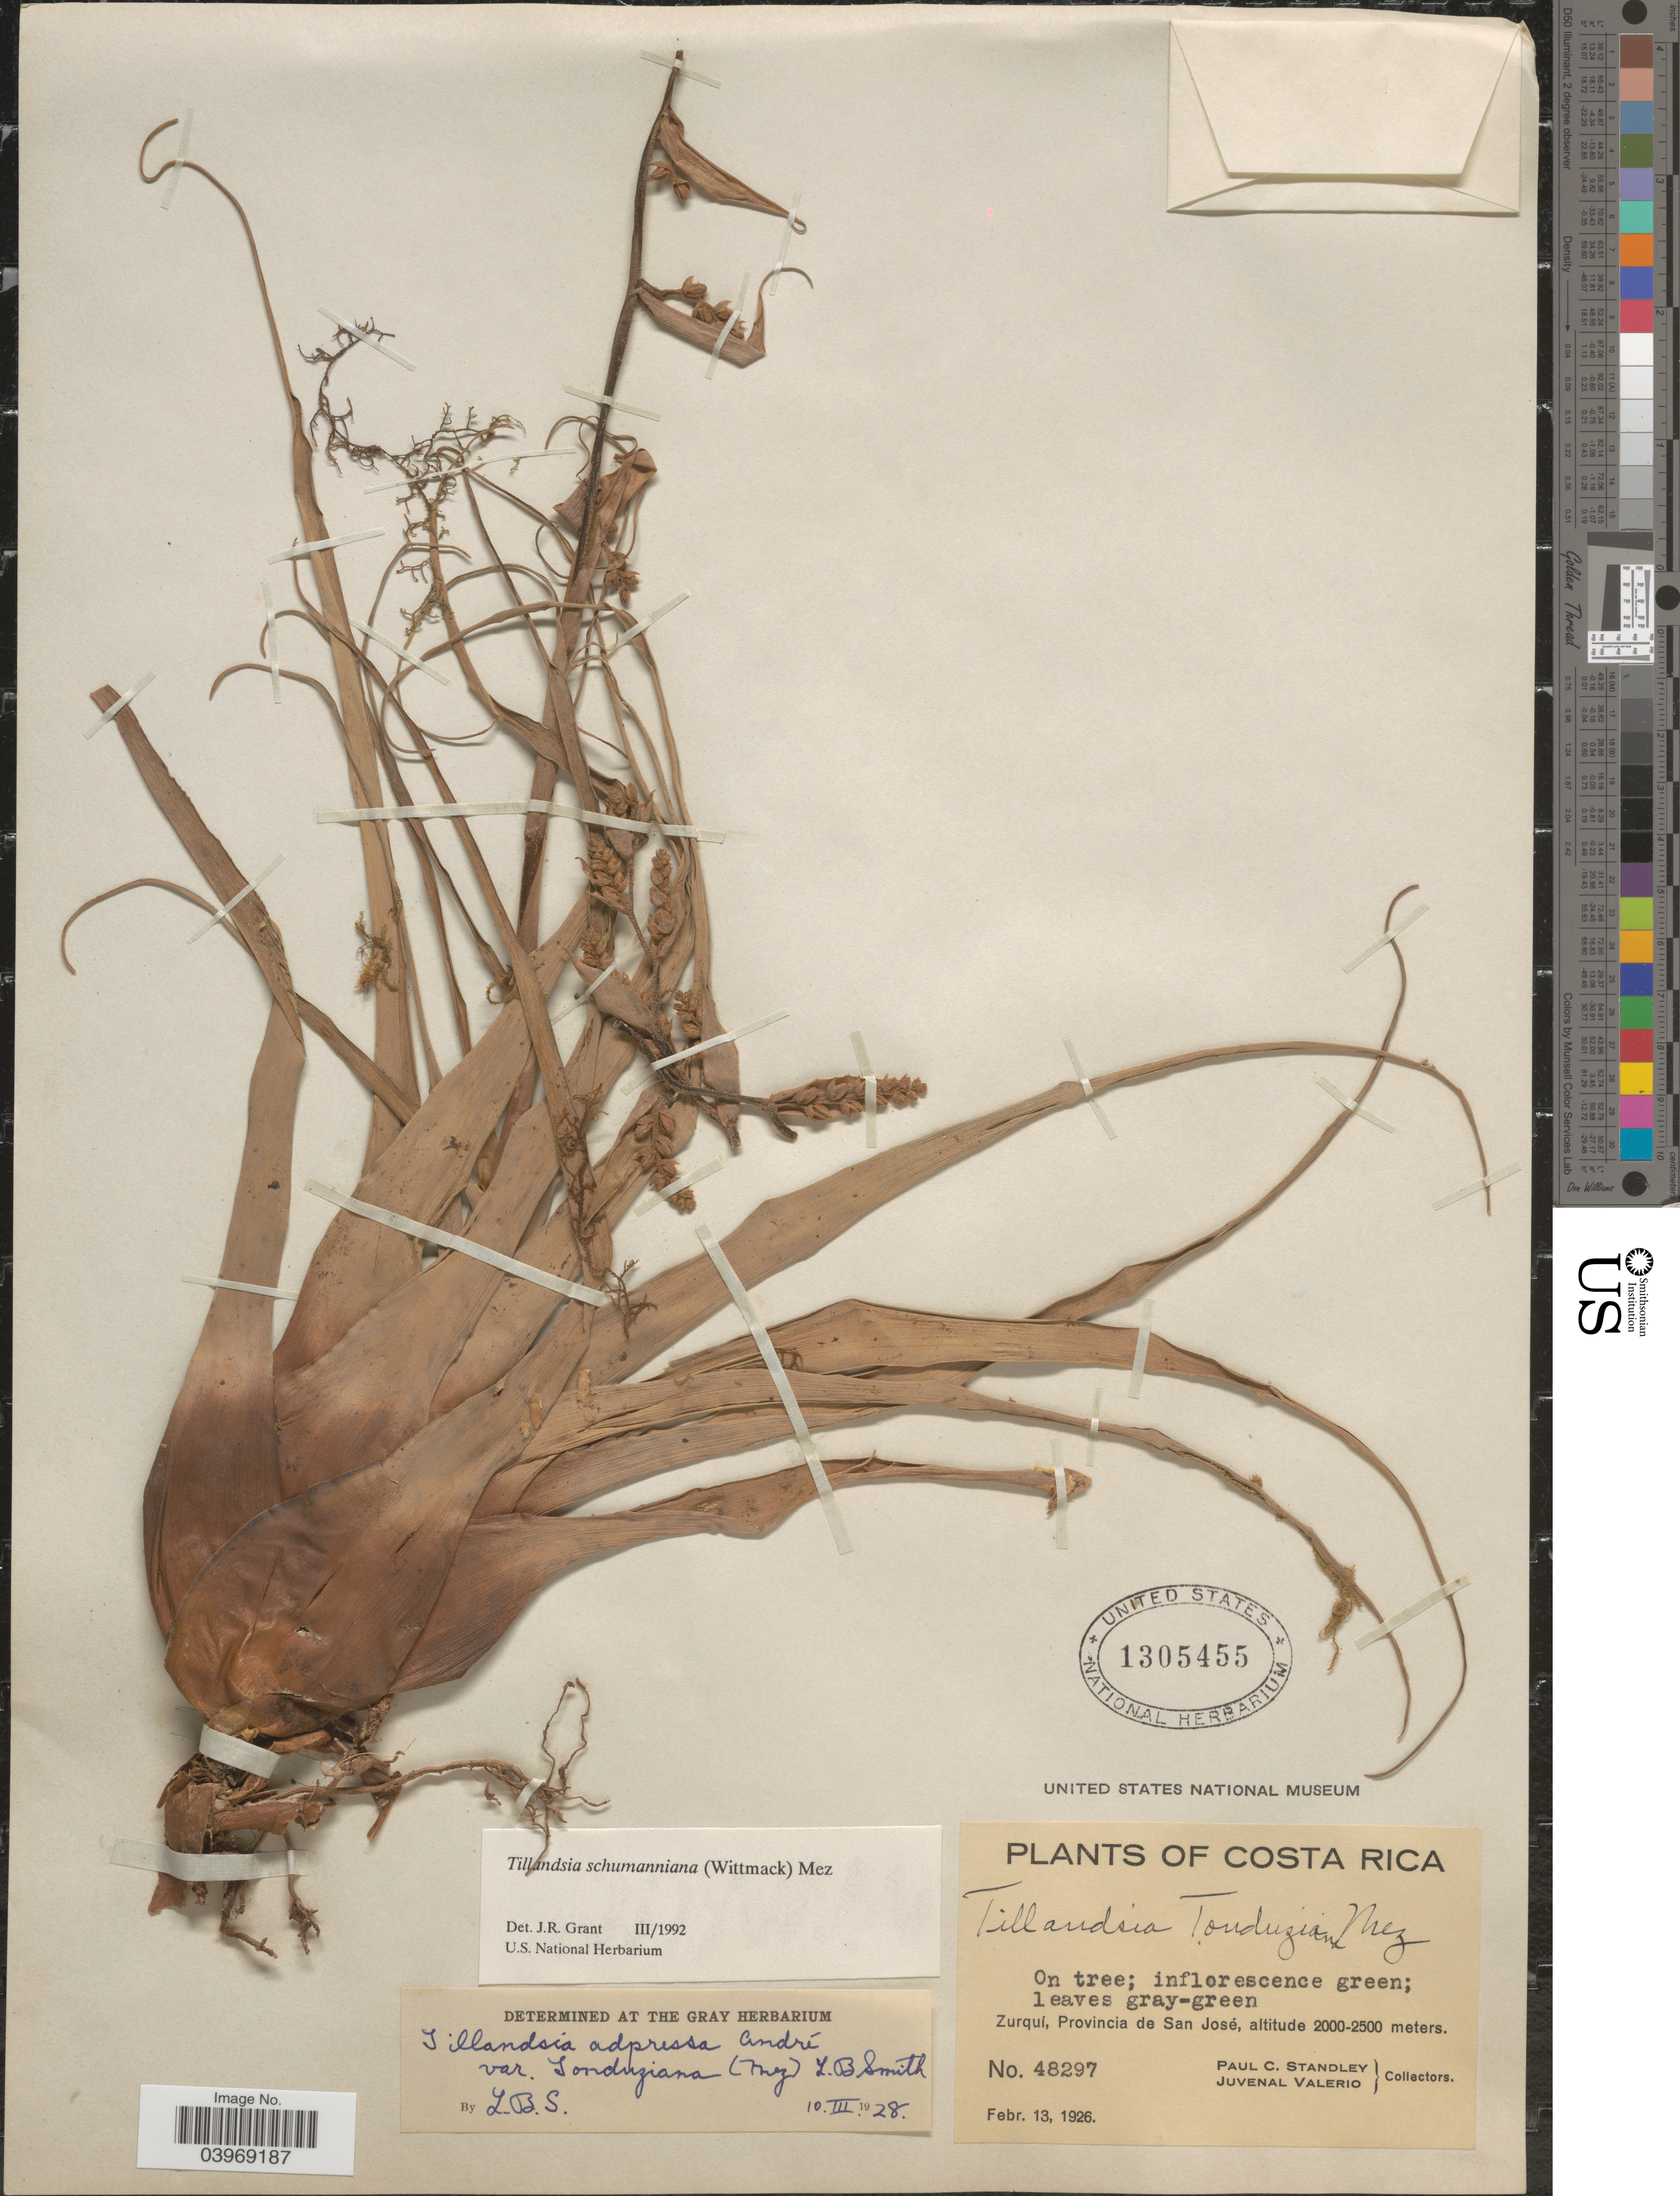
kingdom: Plantae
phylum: Tracheophyta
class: Liliopsida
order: Poales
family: Bromeliaceae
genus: Racinaea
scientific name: Racinaea schumanniana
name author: (Wittm.) J.R. Grant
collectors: P. C. Standley & J. Valerio R.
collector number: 48297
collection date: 1926-02-13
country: Costa Rica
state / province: San José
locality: Zurquí.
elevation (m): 2000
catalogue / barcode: US 1305455